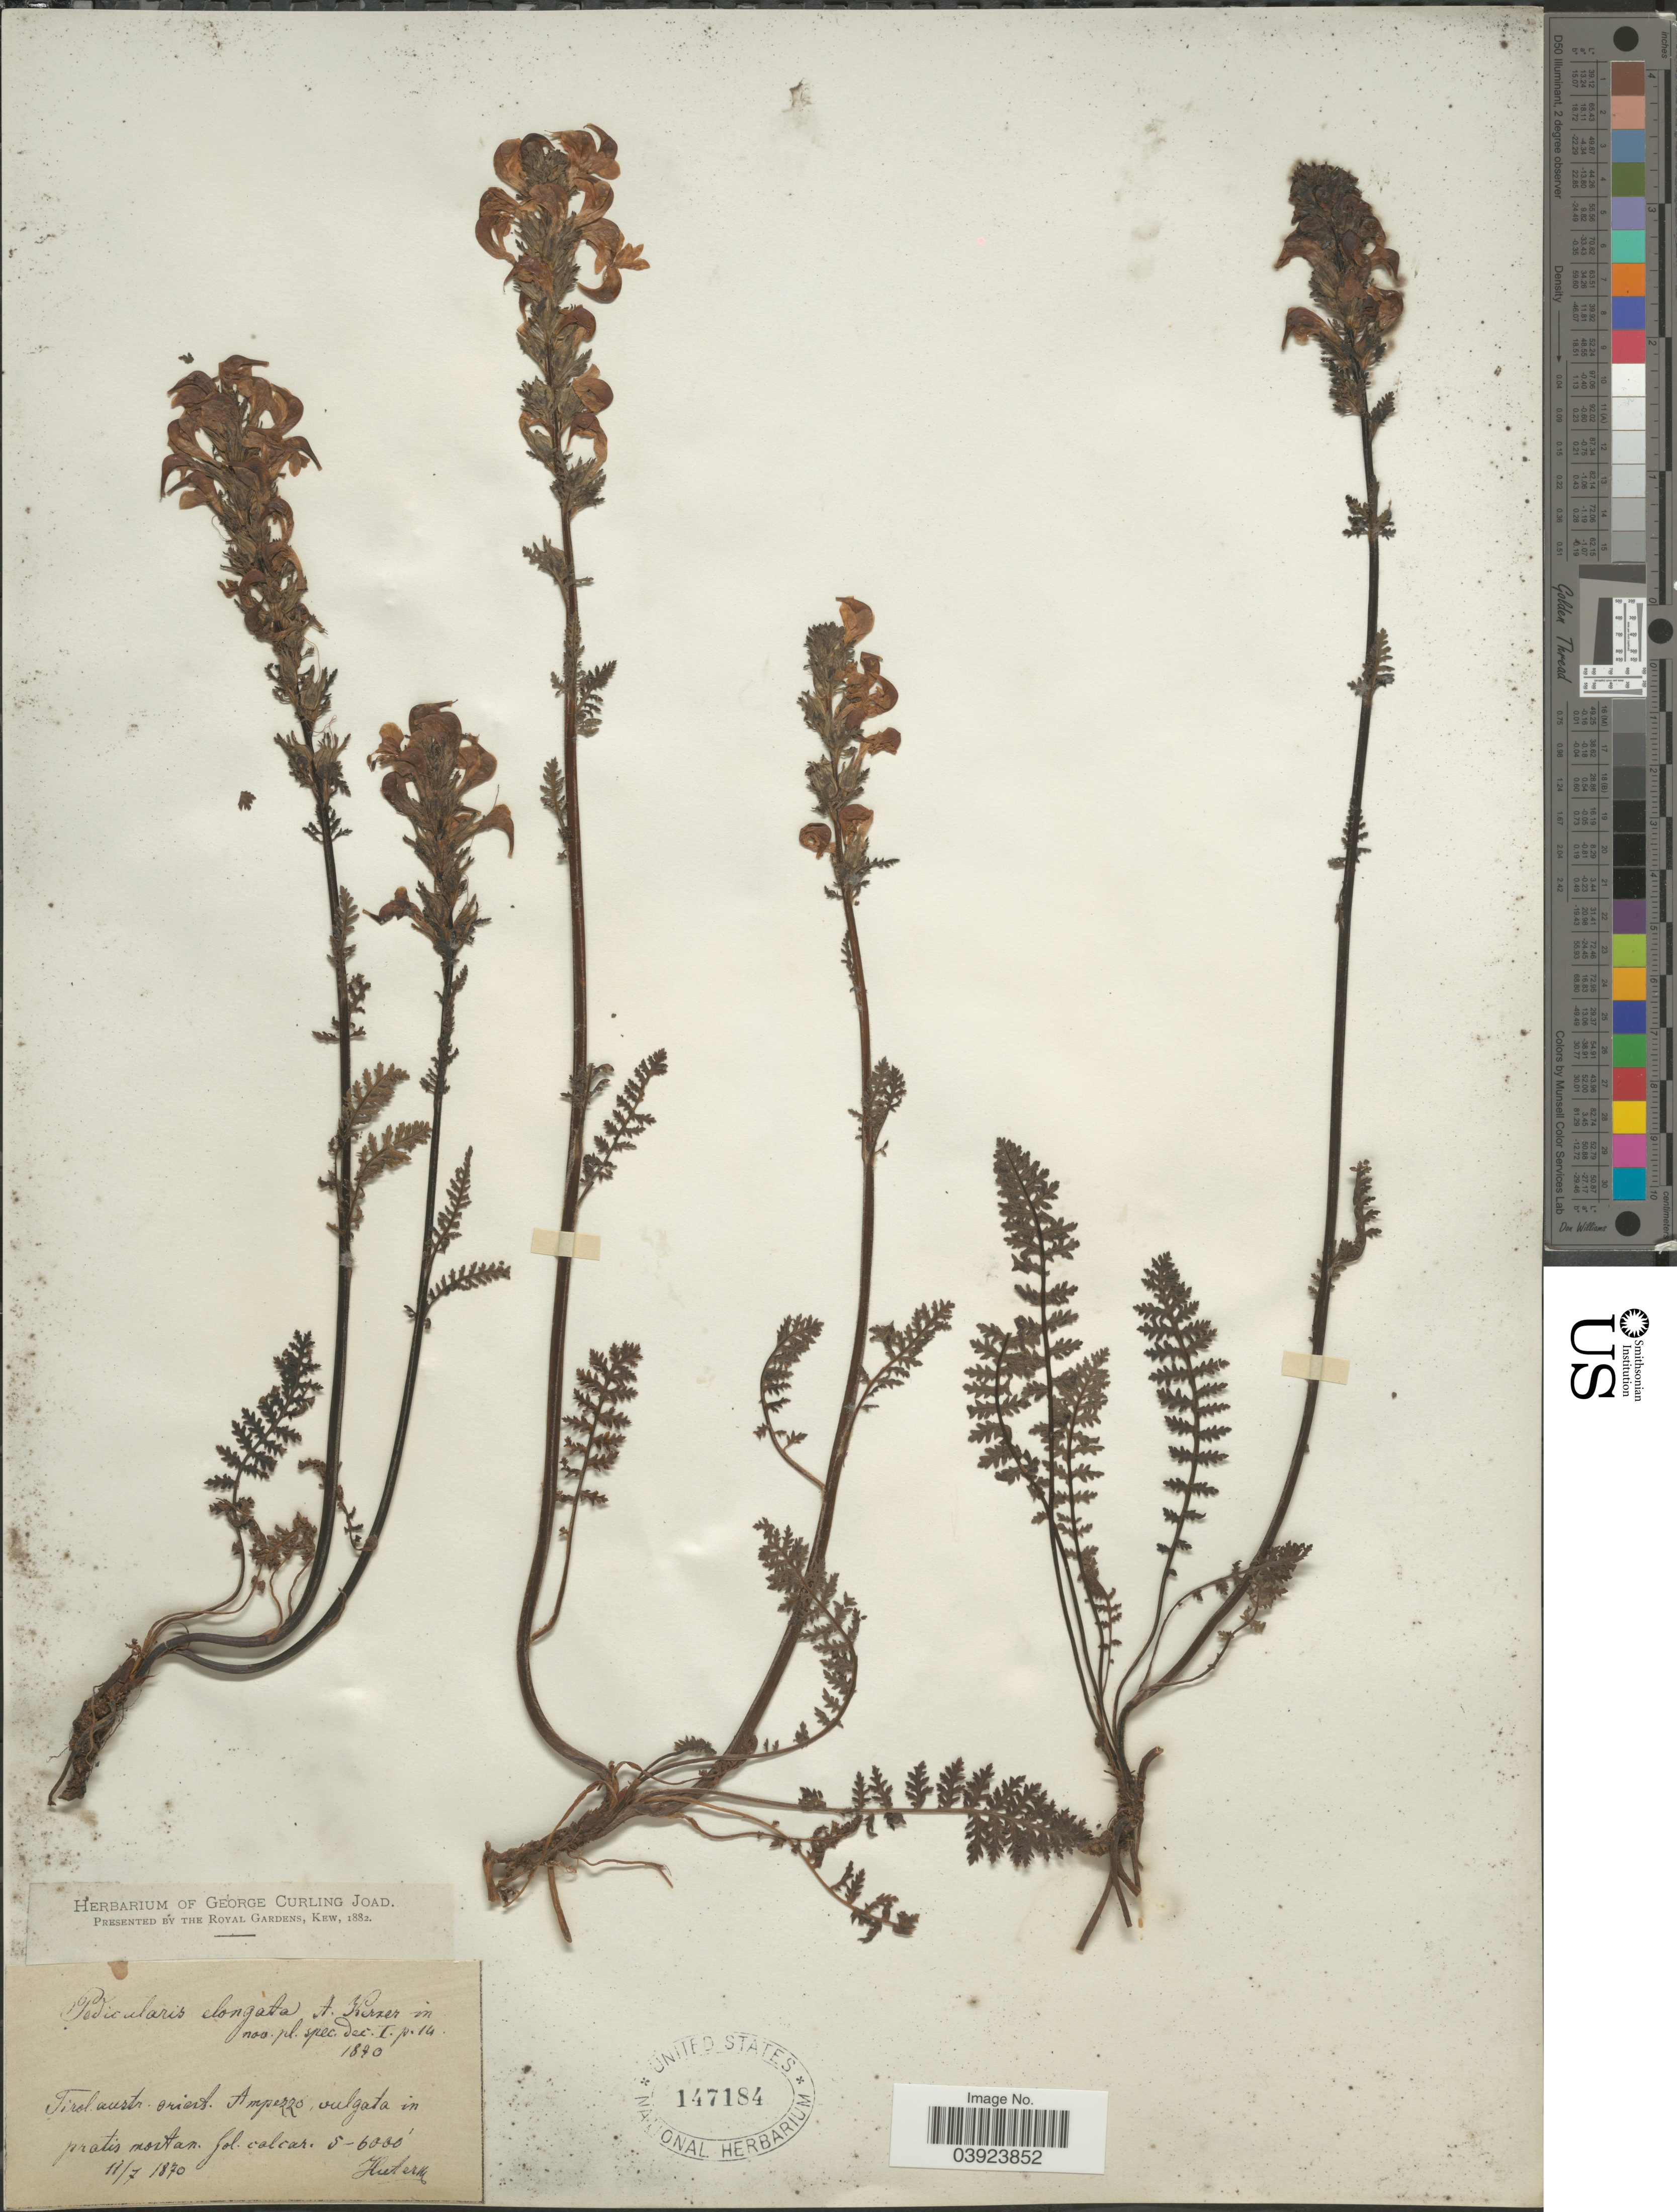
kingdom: Plantae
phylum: Tracheophyta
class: Magnoliopsida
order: Lamiales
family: Orobanchaceae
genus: Pedicularis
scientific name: Pedicularis elongata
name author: A. Kern.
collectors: -. Huter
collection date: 1870-07-11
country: Italy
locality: Tirol austr. orient. Ampezzo, vulgata in pratis mostan.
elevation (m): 1524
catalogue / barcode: US 147184